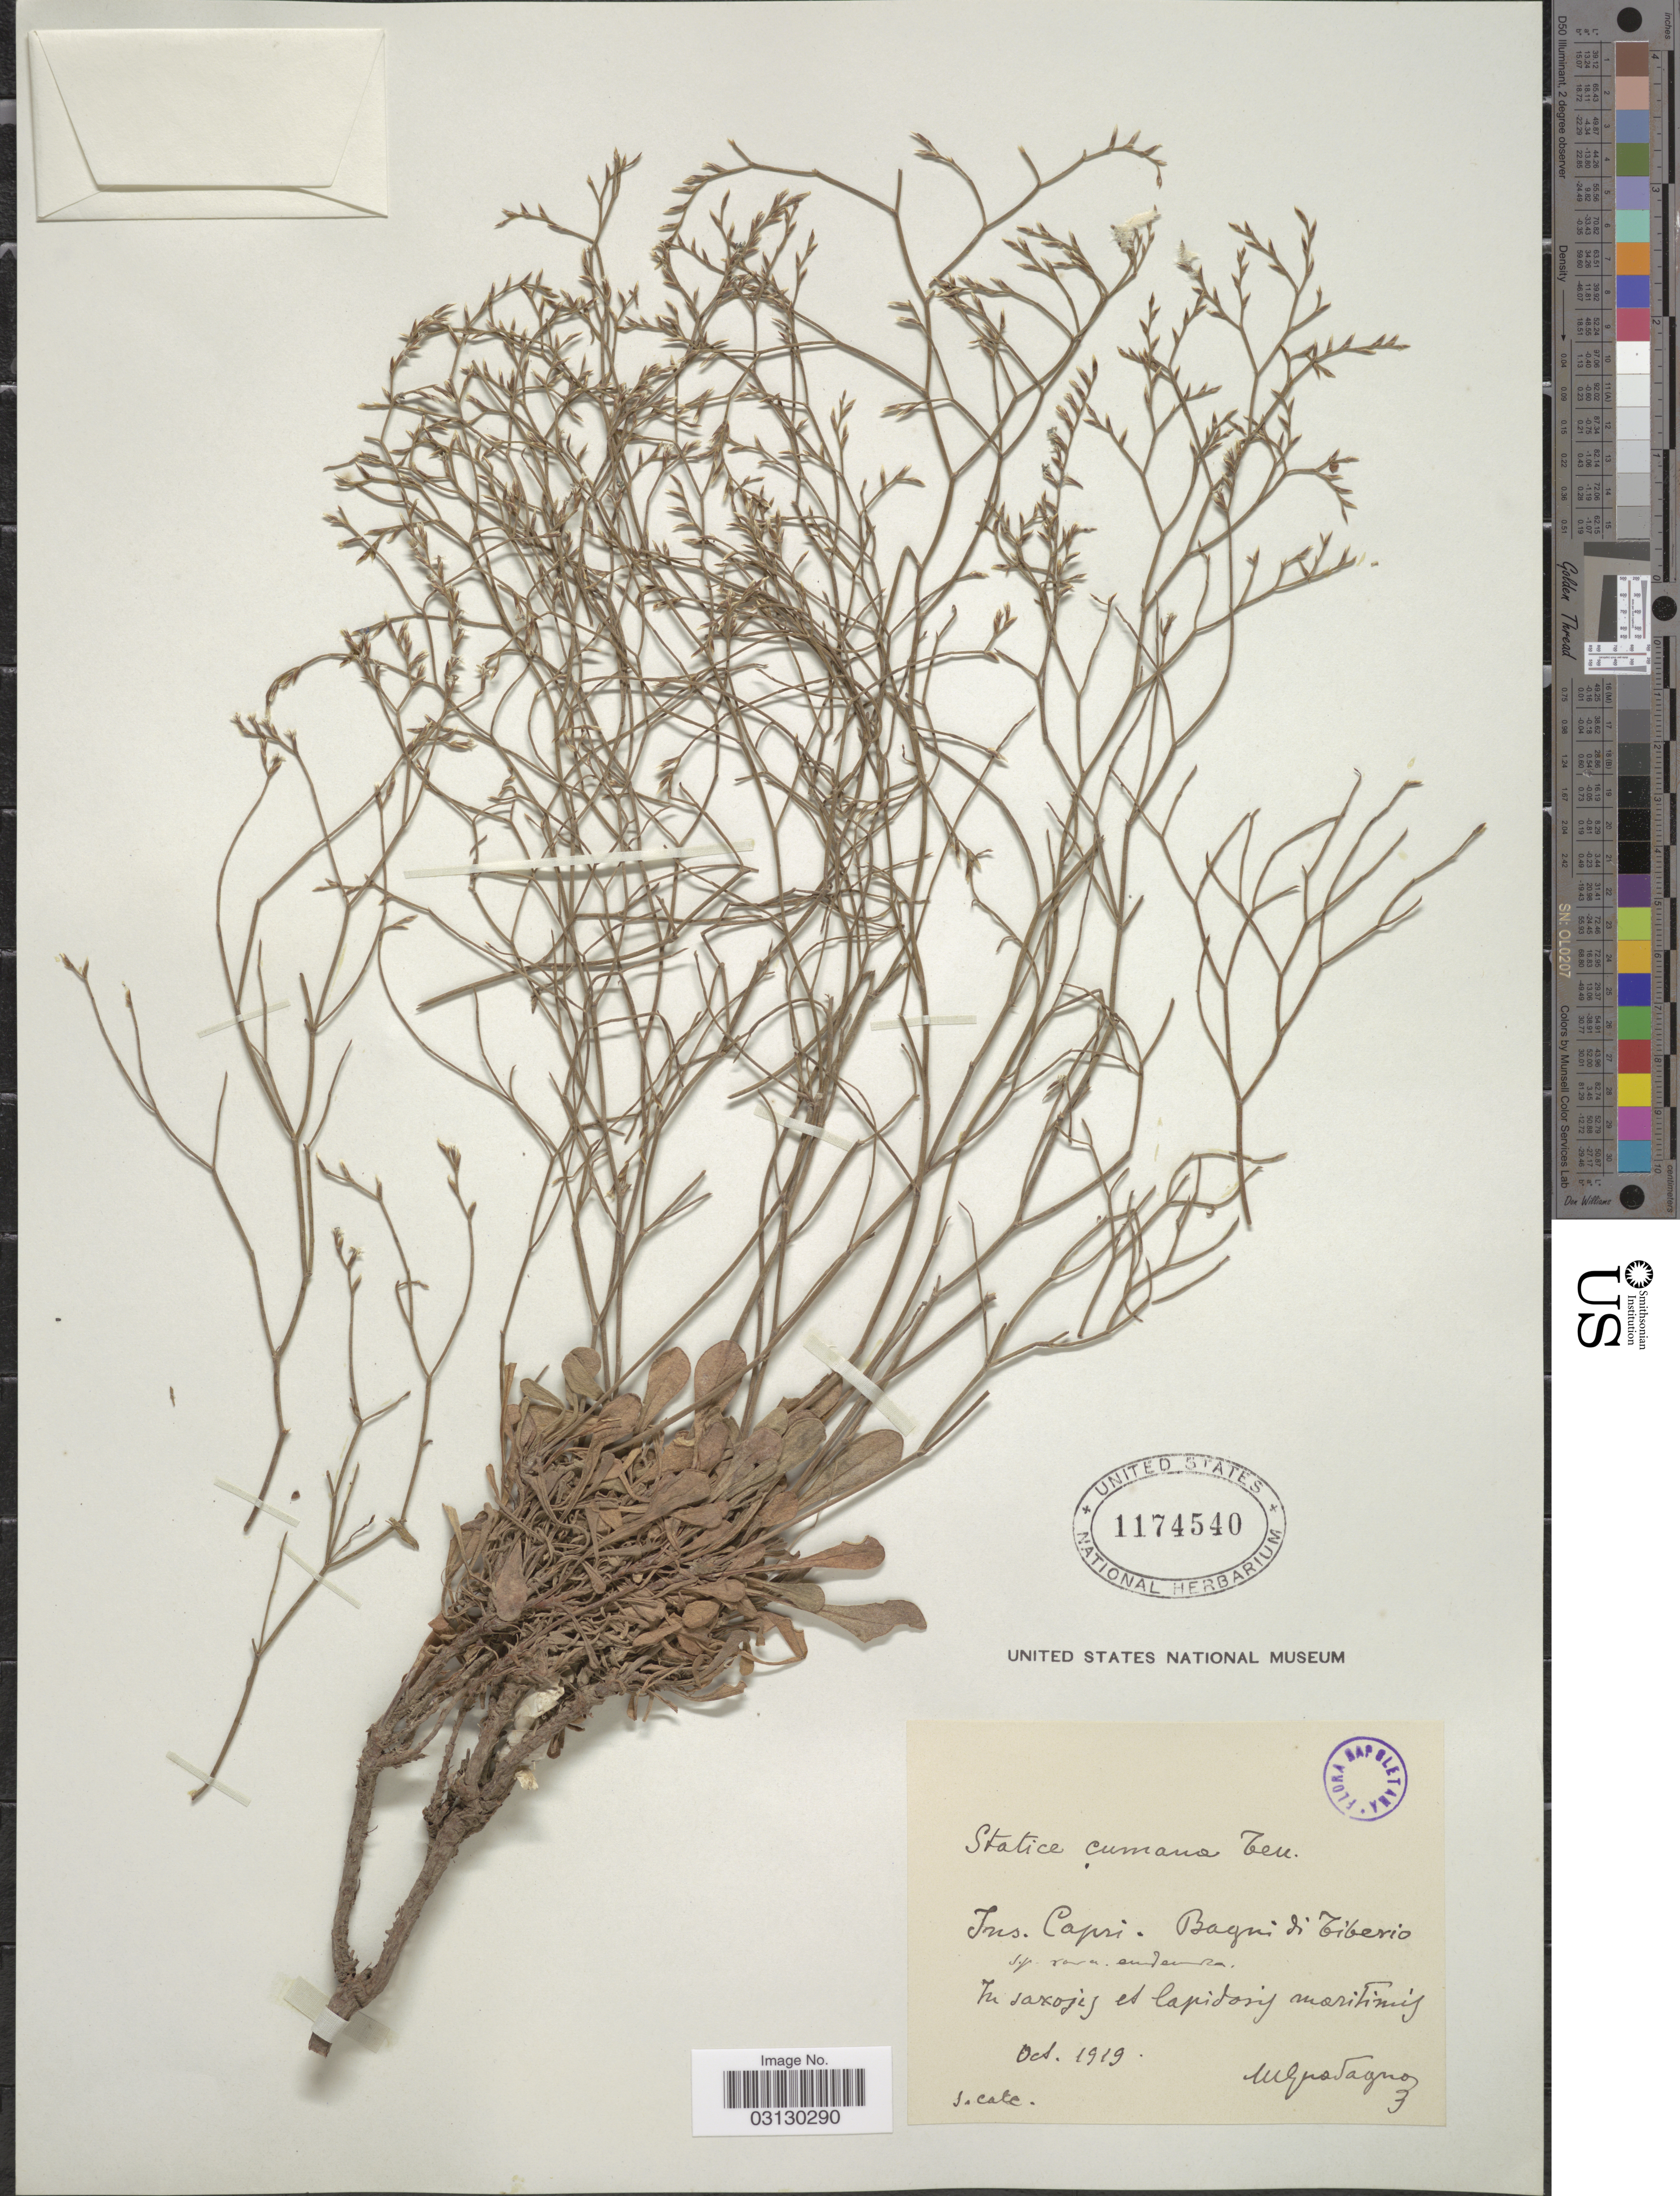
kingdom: Plantae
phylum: Tracheophyta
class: Magnoliopsida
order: Caryophyllales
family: Plumbaginaceae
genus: Limonium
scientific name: Limonium cumanum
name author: Kuntze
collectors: M. Guadagno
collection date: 1919-10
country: Italy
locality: Ins. Capri. Bagni di Tiberio, in saxosis et lapidosis maritimis.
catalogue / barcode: US 1174540